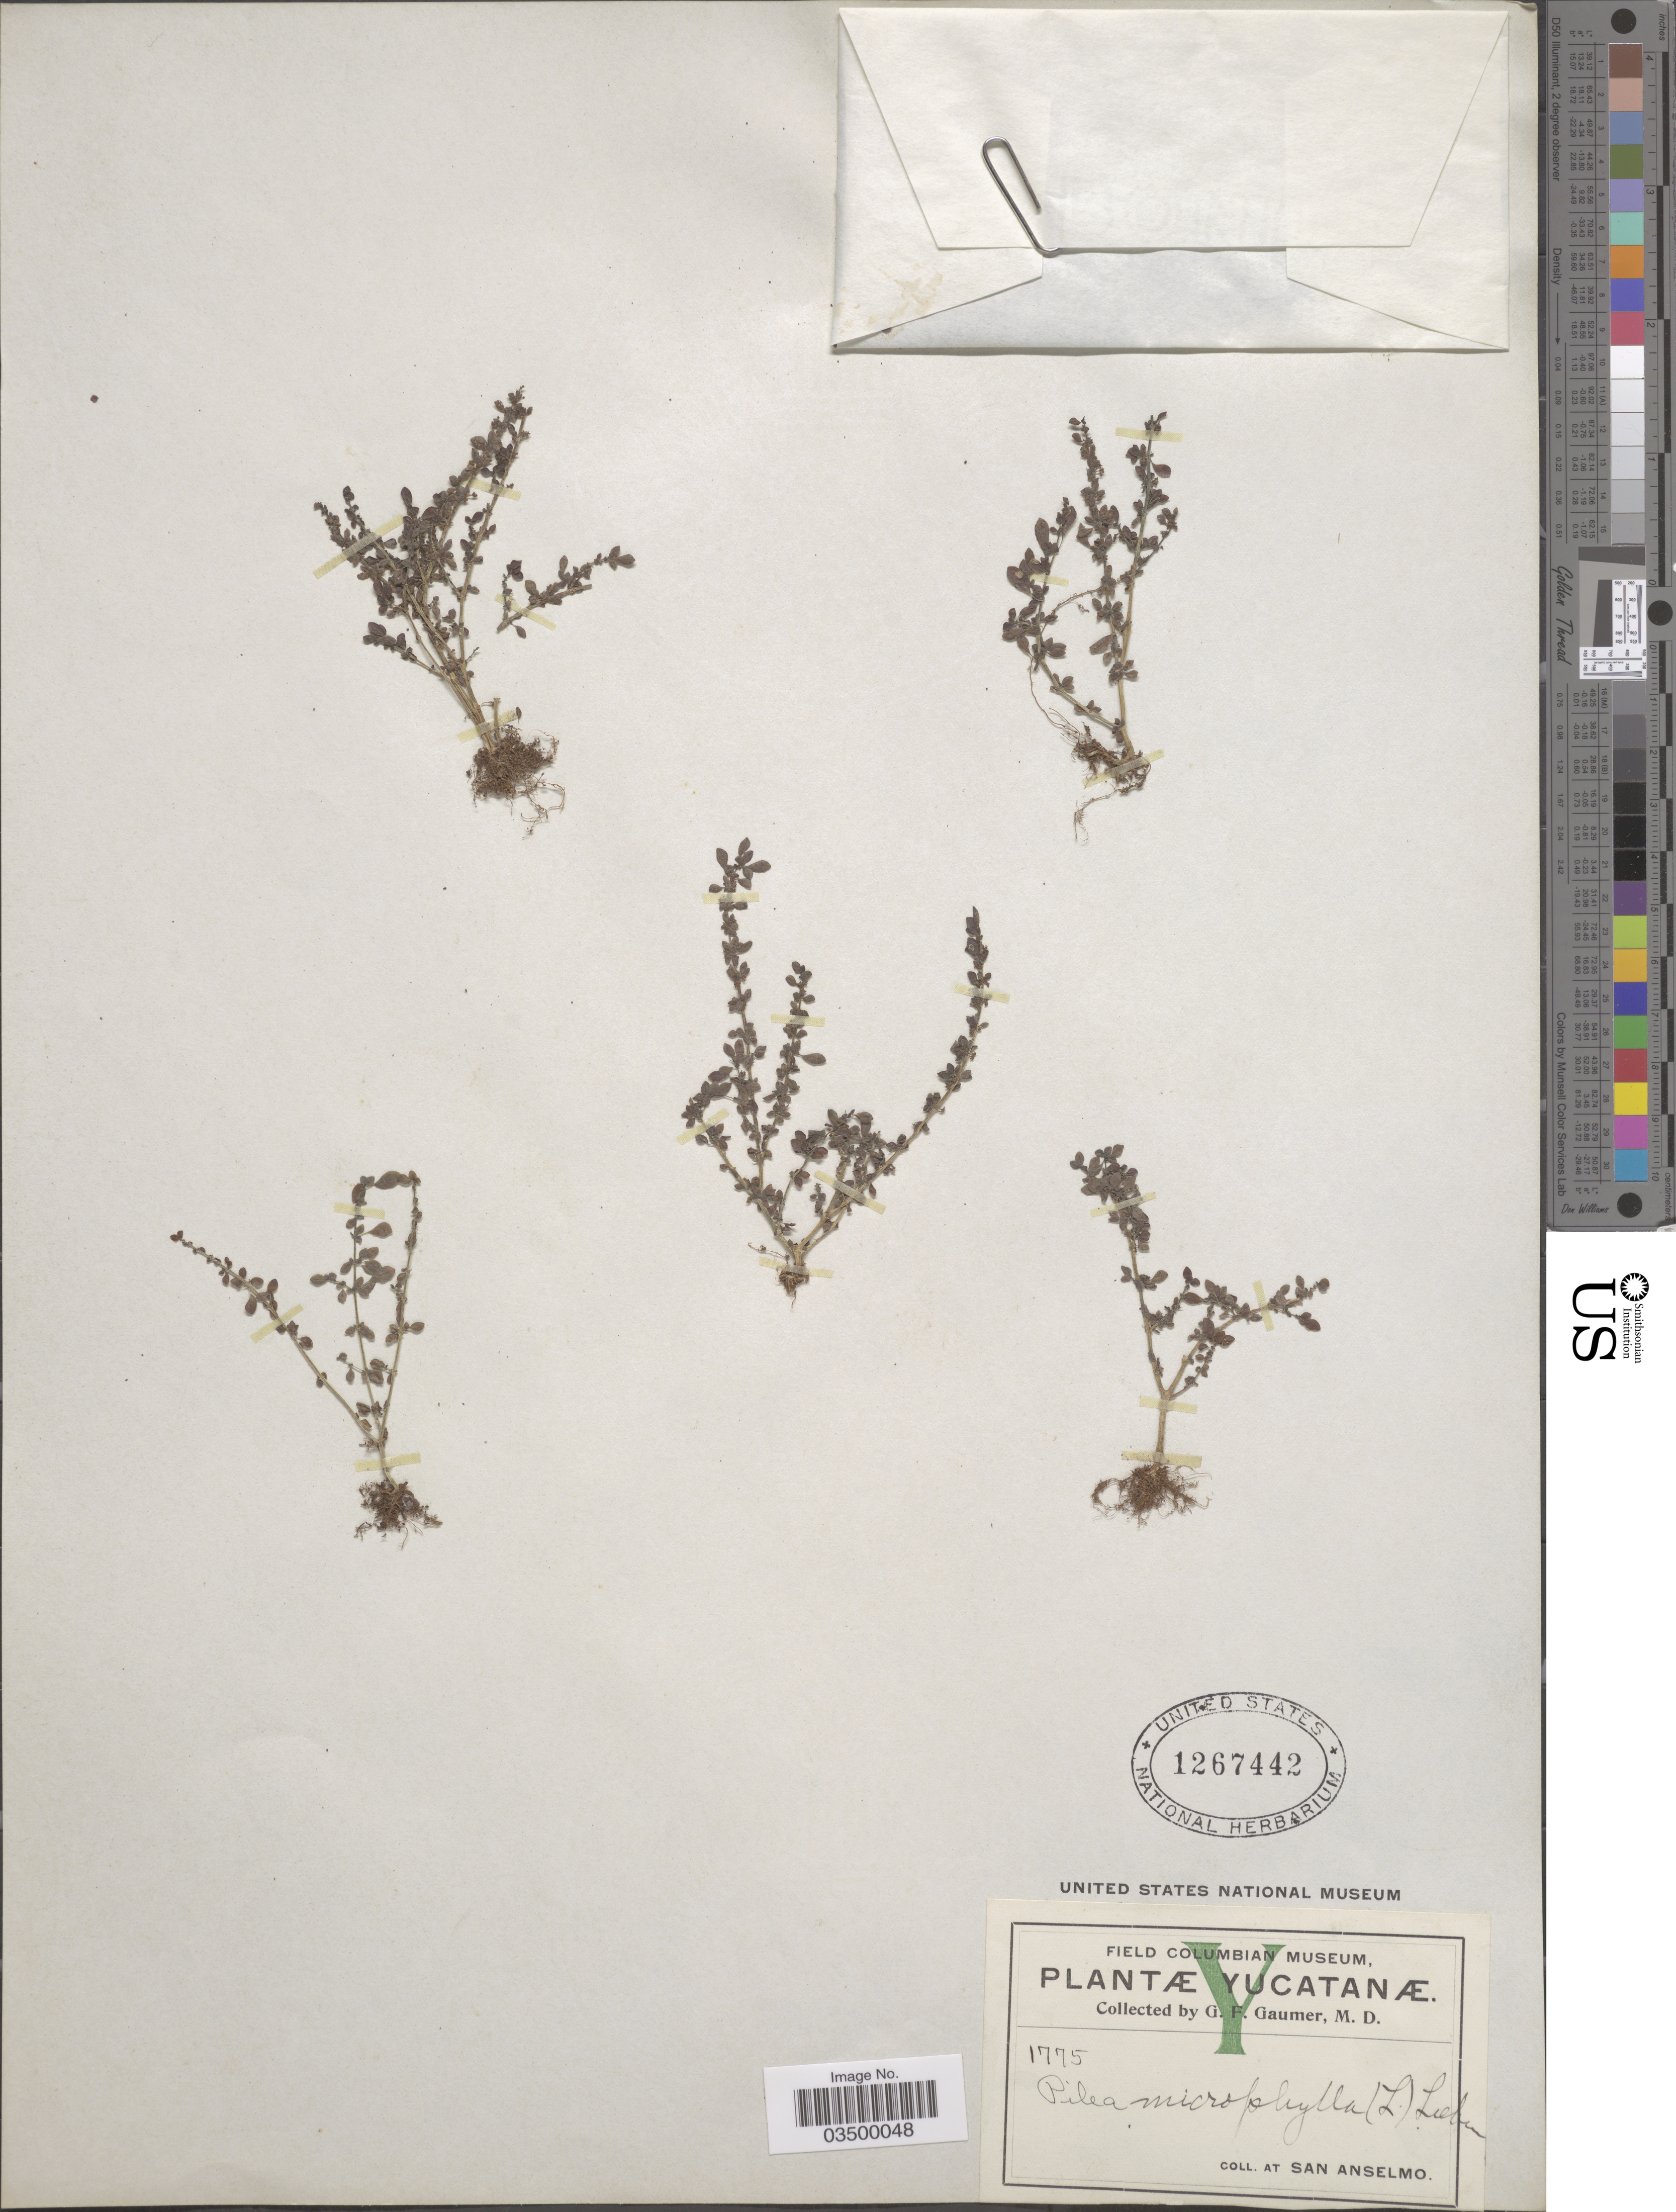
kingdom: Plantae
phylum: Tracheophyta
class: Magnoliopsida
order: Rosales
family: Urticaceae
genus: Pilea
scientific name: Pilea microphylla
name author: (L.) Liebm.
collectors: G. F. Gaumer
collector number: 1775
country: Mexico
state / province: Yucatán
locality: At San Anselmo.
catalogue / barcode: US 1267442